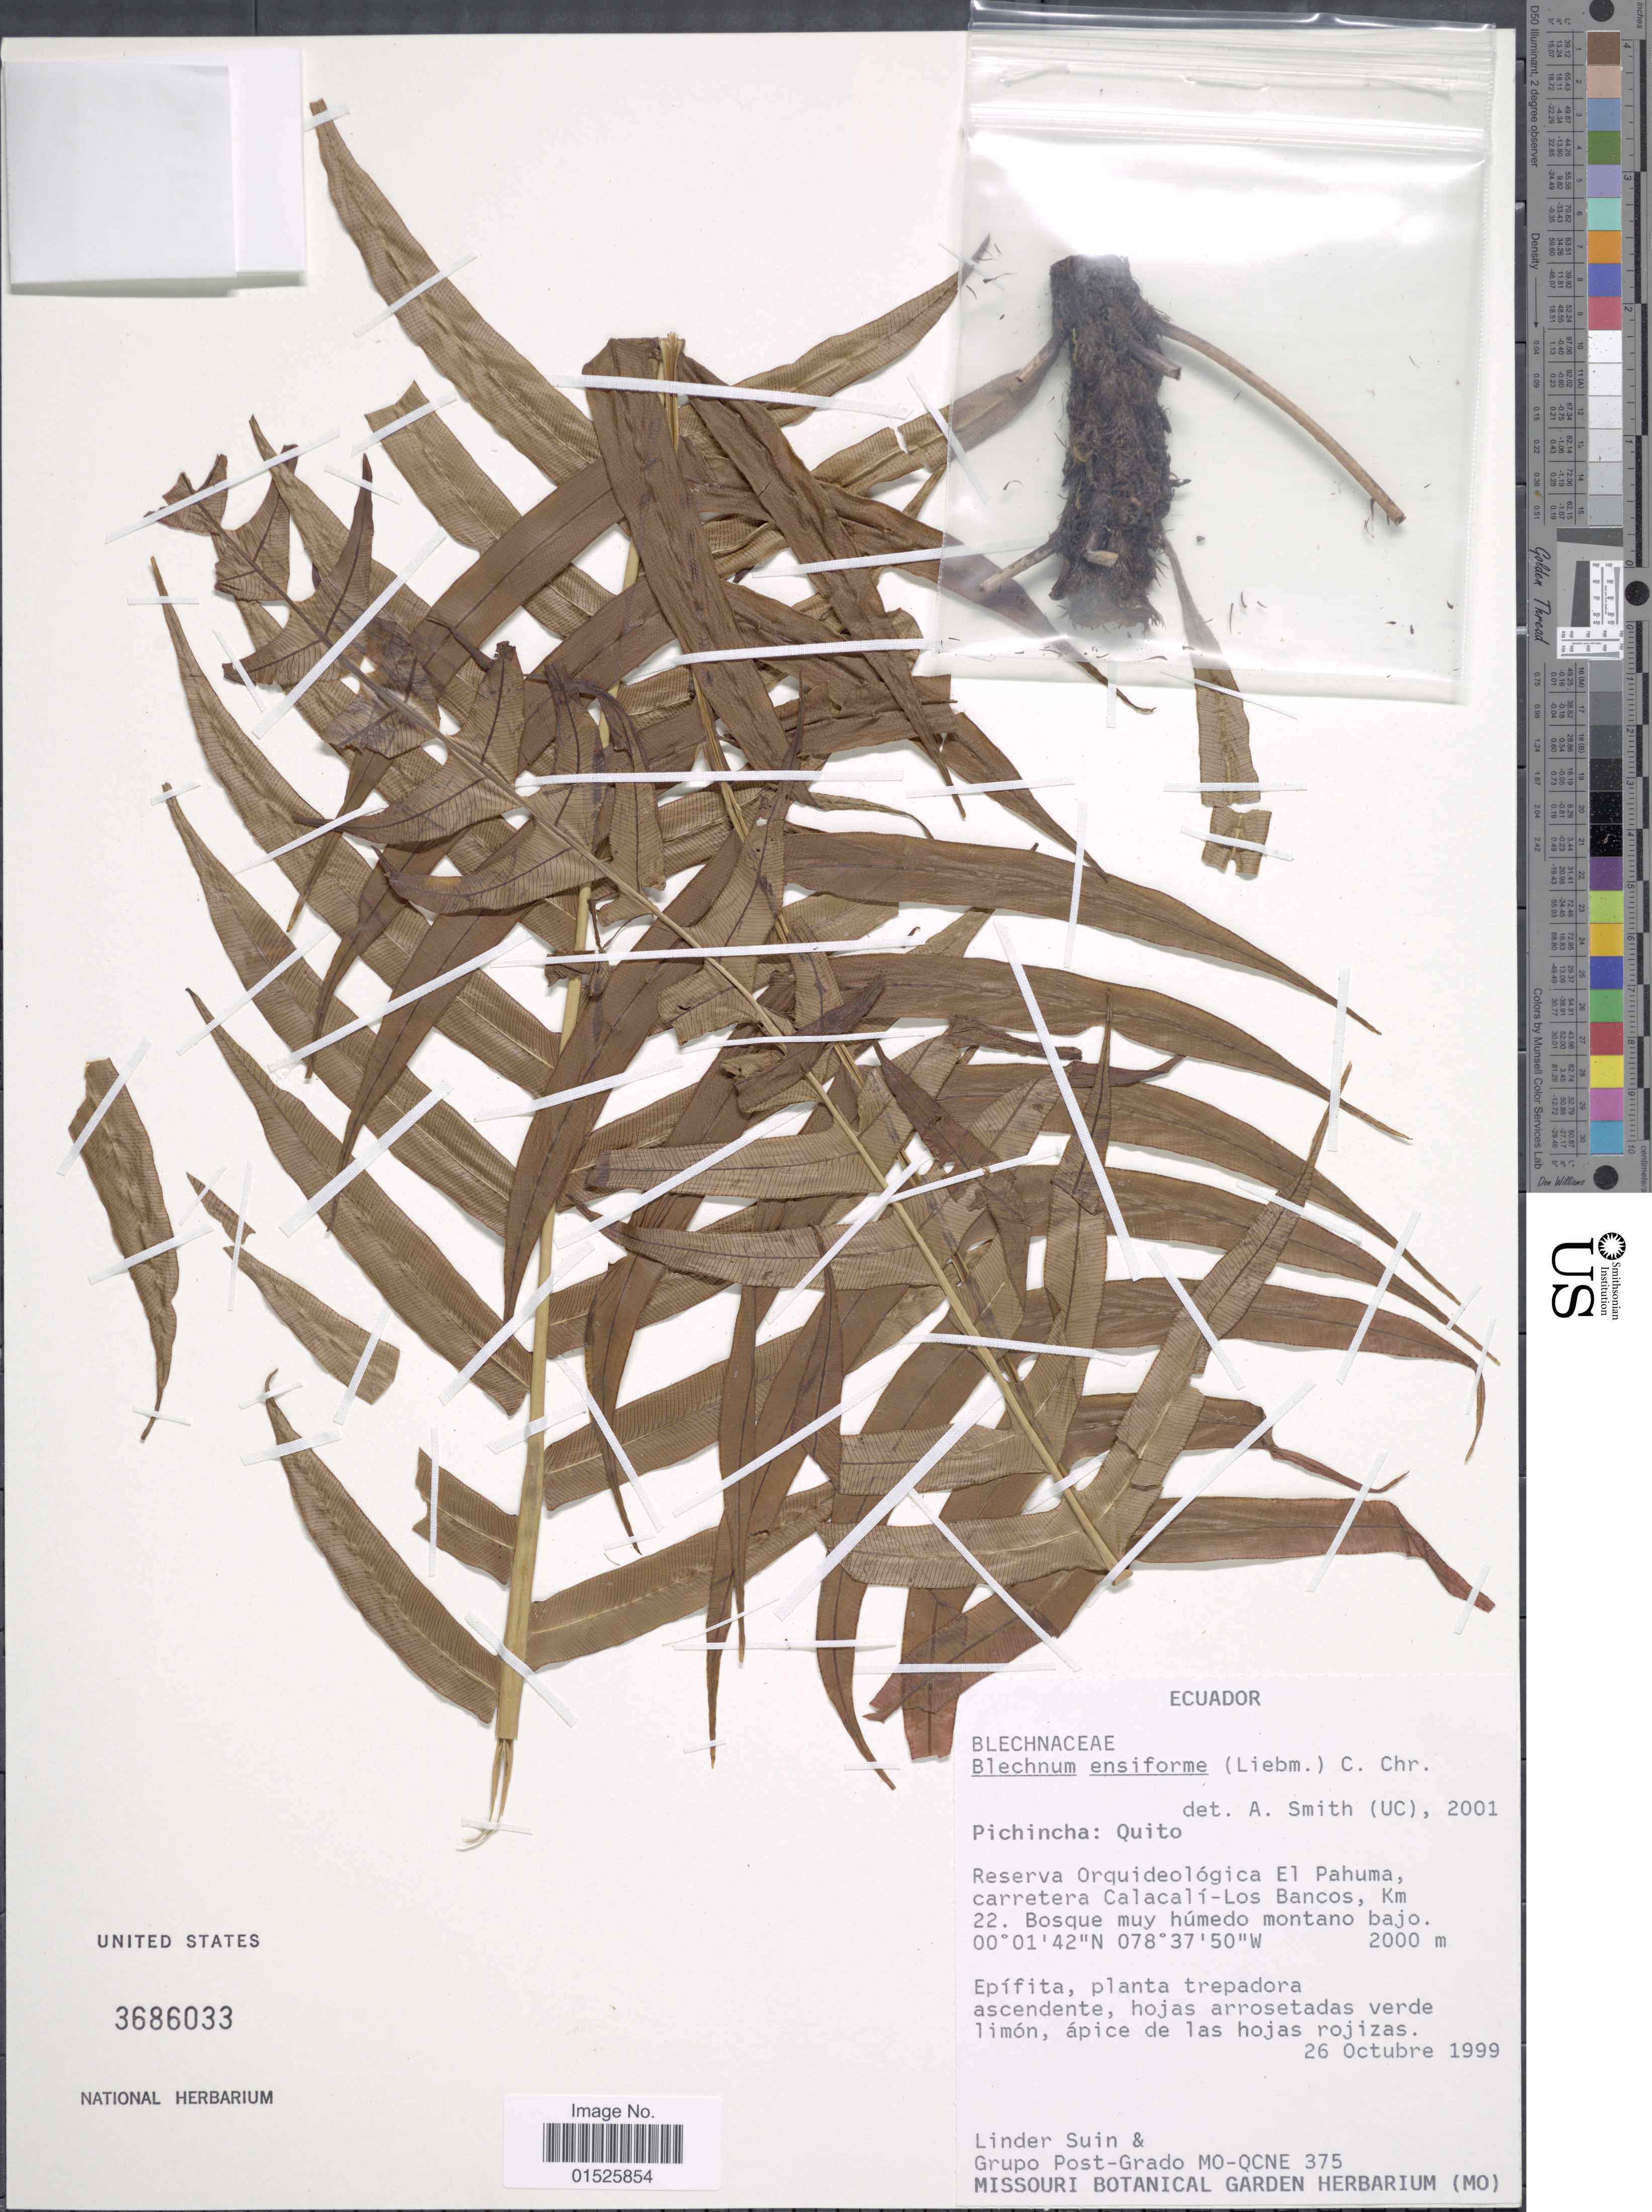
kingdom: Plantae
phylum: Tracheophyta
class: Polypodiopsida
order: Polypodiales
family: Blechnaceae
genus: Blechnum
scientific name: Blechnum ensiforme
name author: (Liebm.) C. Chr.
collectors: L. Suin & Grupo Post-Grado MO-QCNE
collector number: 375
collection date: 1999-10-26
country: Ecuador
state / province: Pichincha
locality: Quito. Reserva Orquideológica El Pahuma, carretera Calacalí-Los Bancos, Km 22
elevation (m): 2000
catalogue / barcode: US 3686033